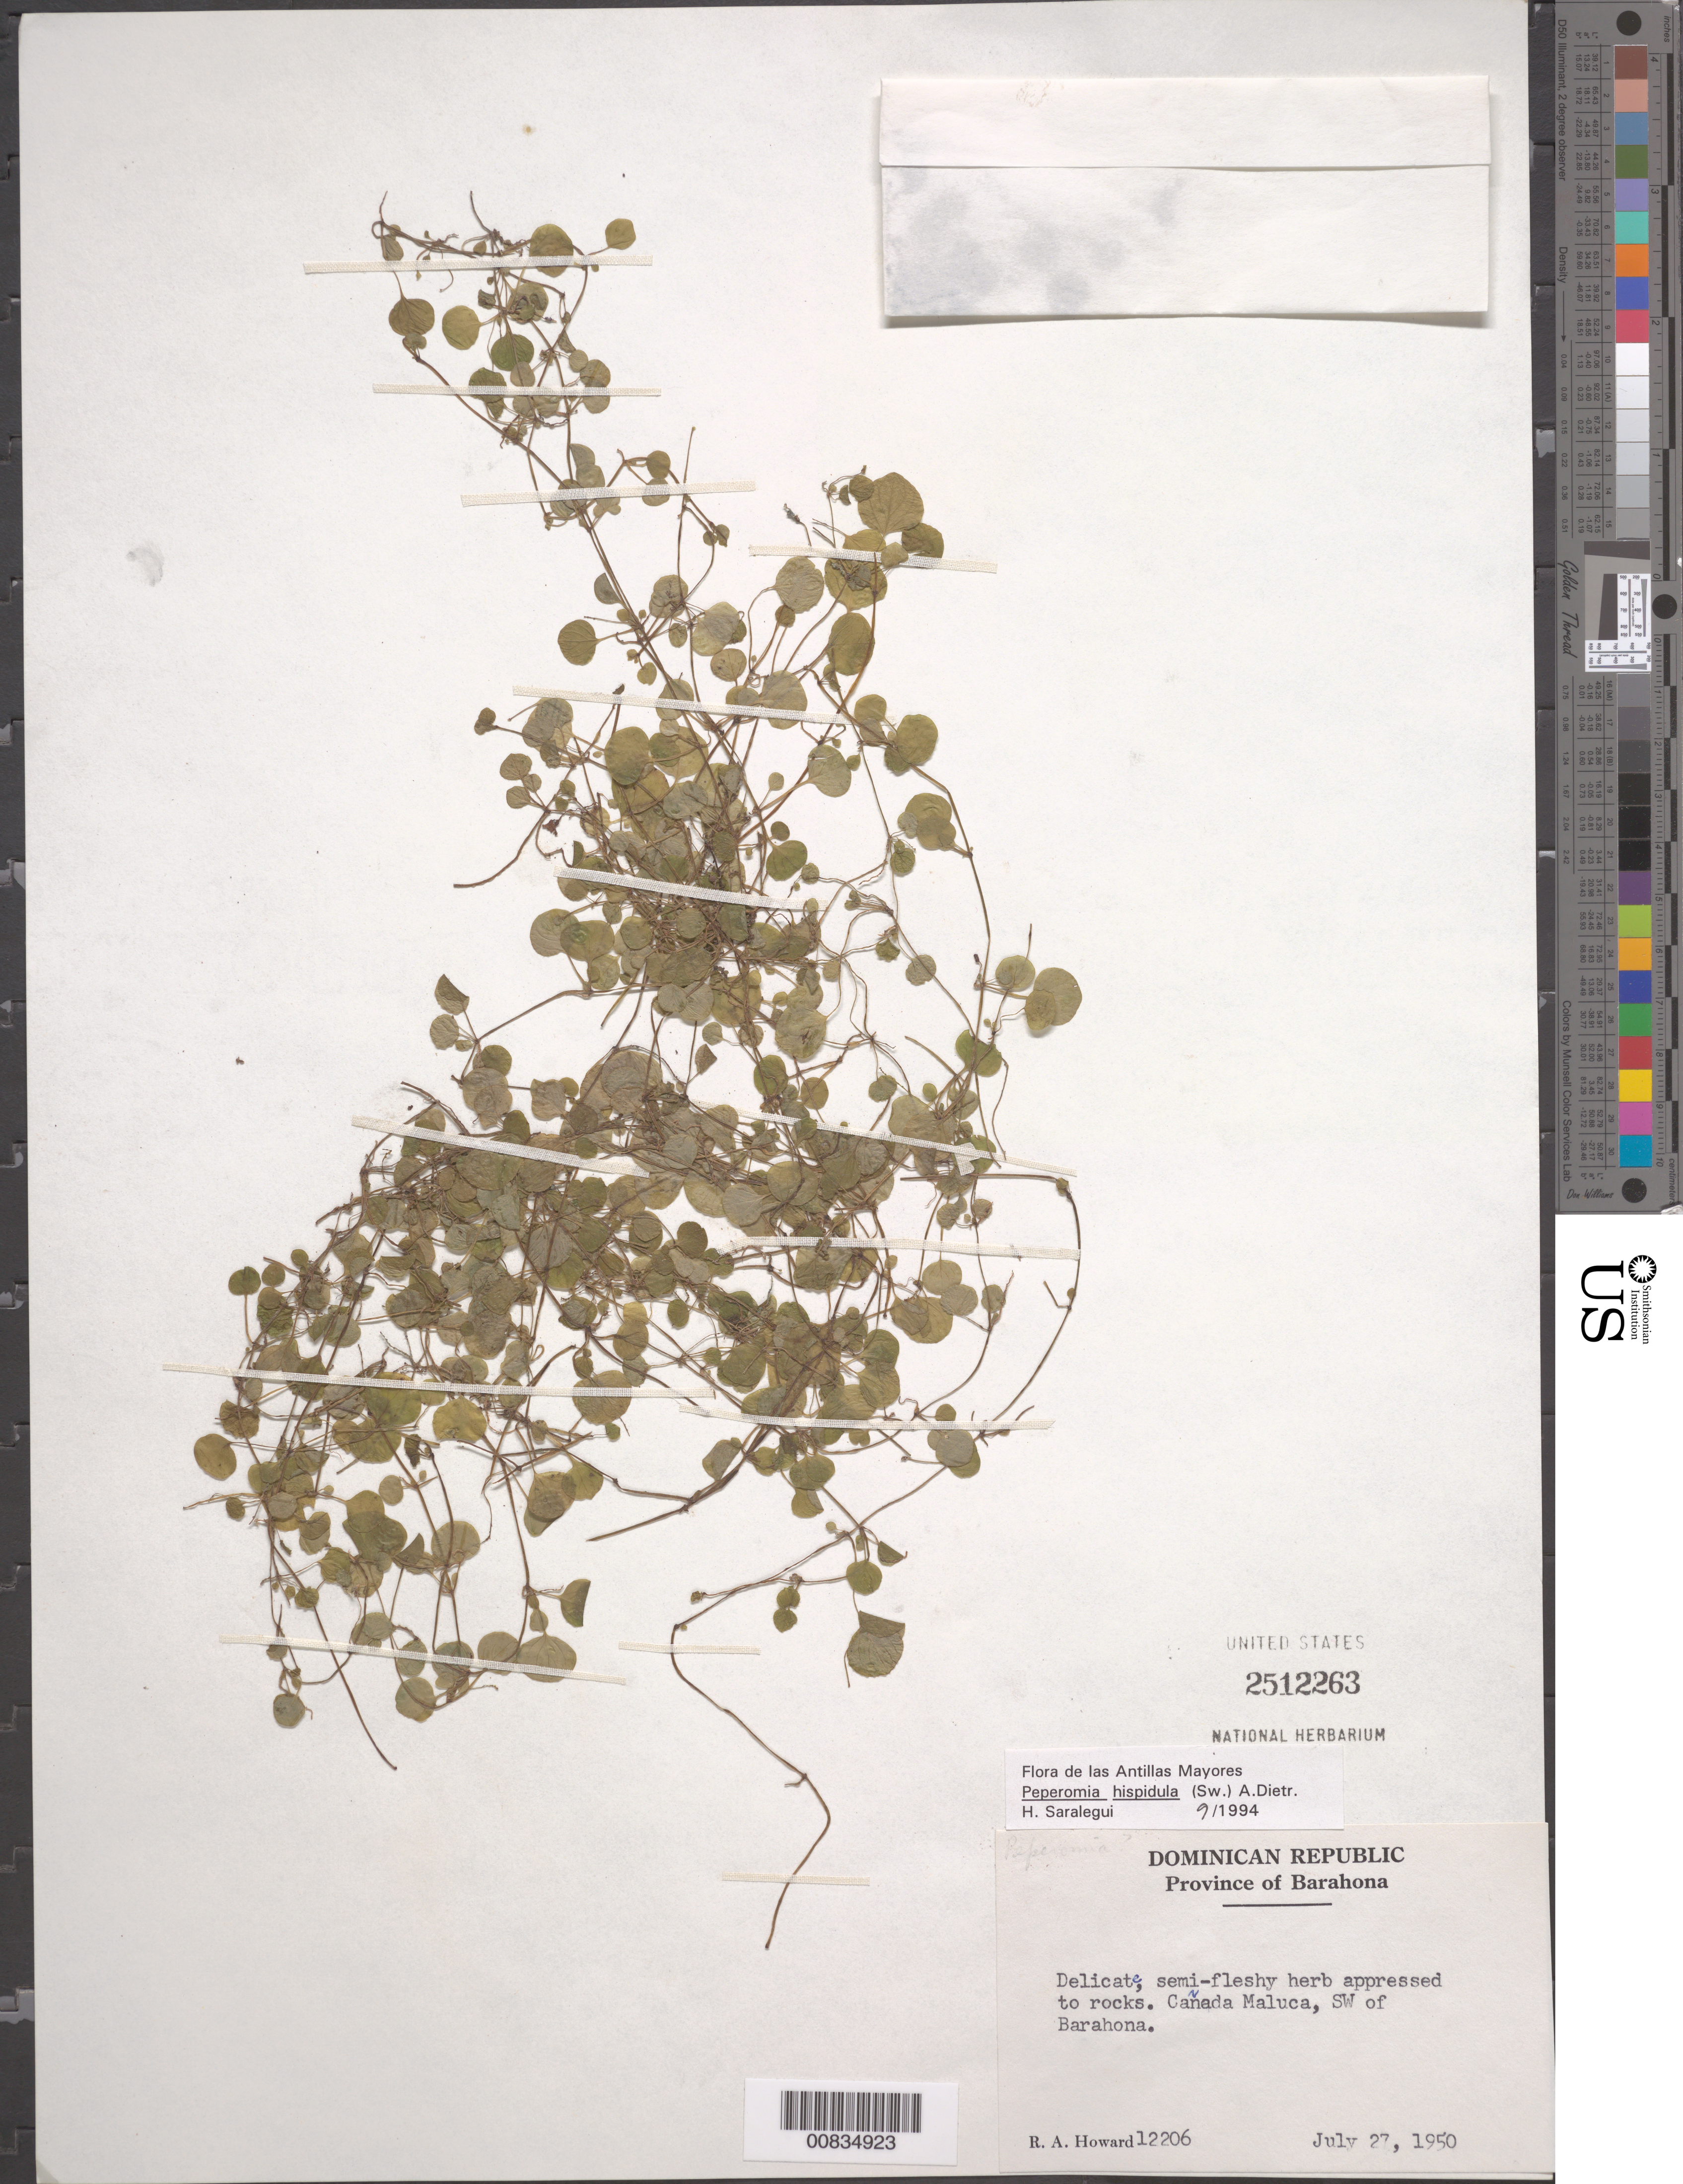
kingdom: Plantae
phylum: Tracheophyta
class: Magnoliopsida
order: Piperales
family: Piperaceae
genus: Peperomia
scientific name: Peperomia hispidula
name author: (Sw.) A. Dietr.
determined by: Saralegui Boza, H., (HAJB), Jardin Botanico Nacional (Habana)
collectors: R. A. Howard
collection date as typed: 27 Jul 1950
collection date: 1950-07-27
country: Dominican Republic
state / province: Barahona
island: Hispaniola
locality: Cañada Maluca, SW of Barahona.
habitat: Appressed to rocks.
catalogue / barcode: US 2512263